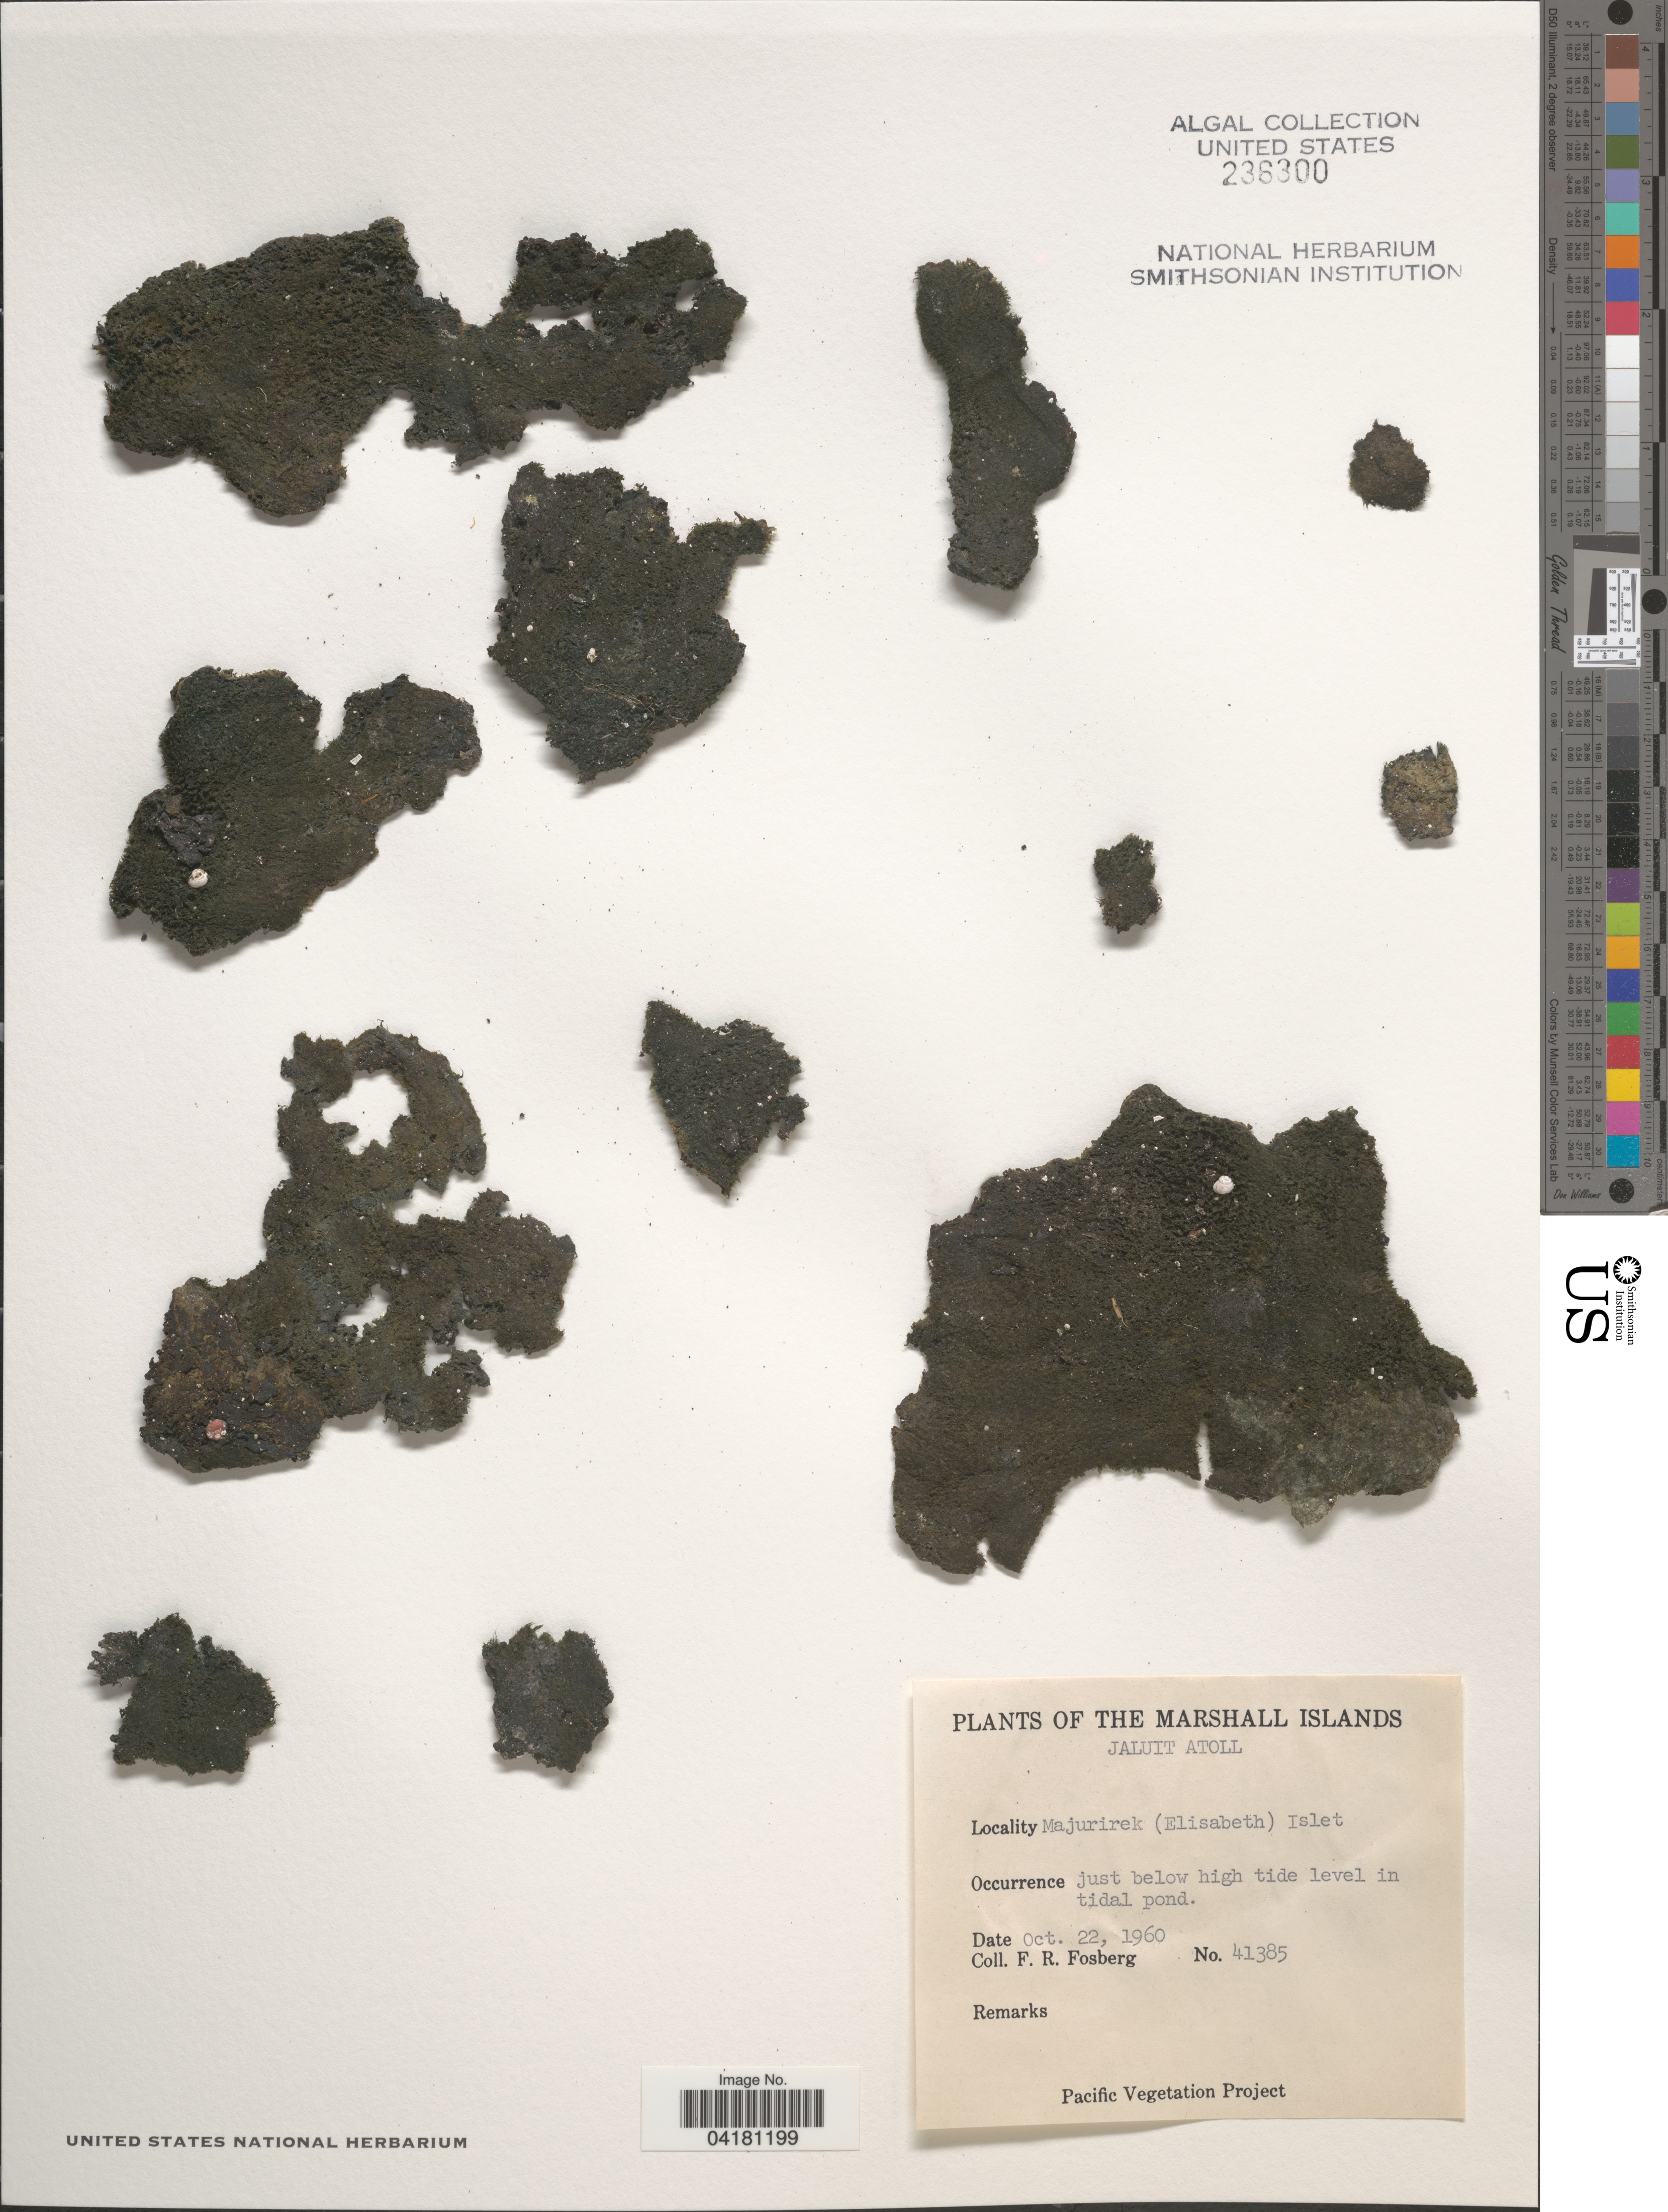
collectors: F. R. Fosberg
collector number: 41385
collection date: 1960-10-22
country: Marshall Islands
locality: Jaluit Atoll. Majurirek (Elisabeth) Islet.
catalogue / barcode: US 236300